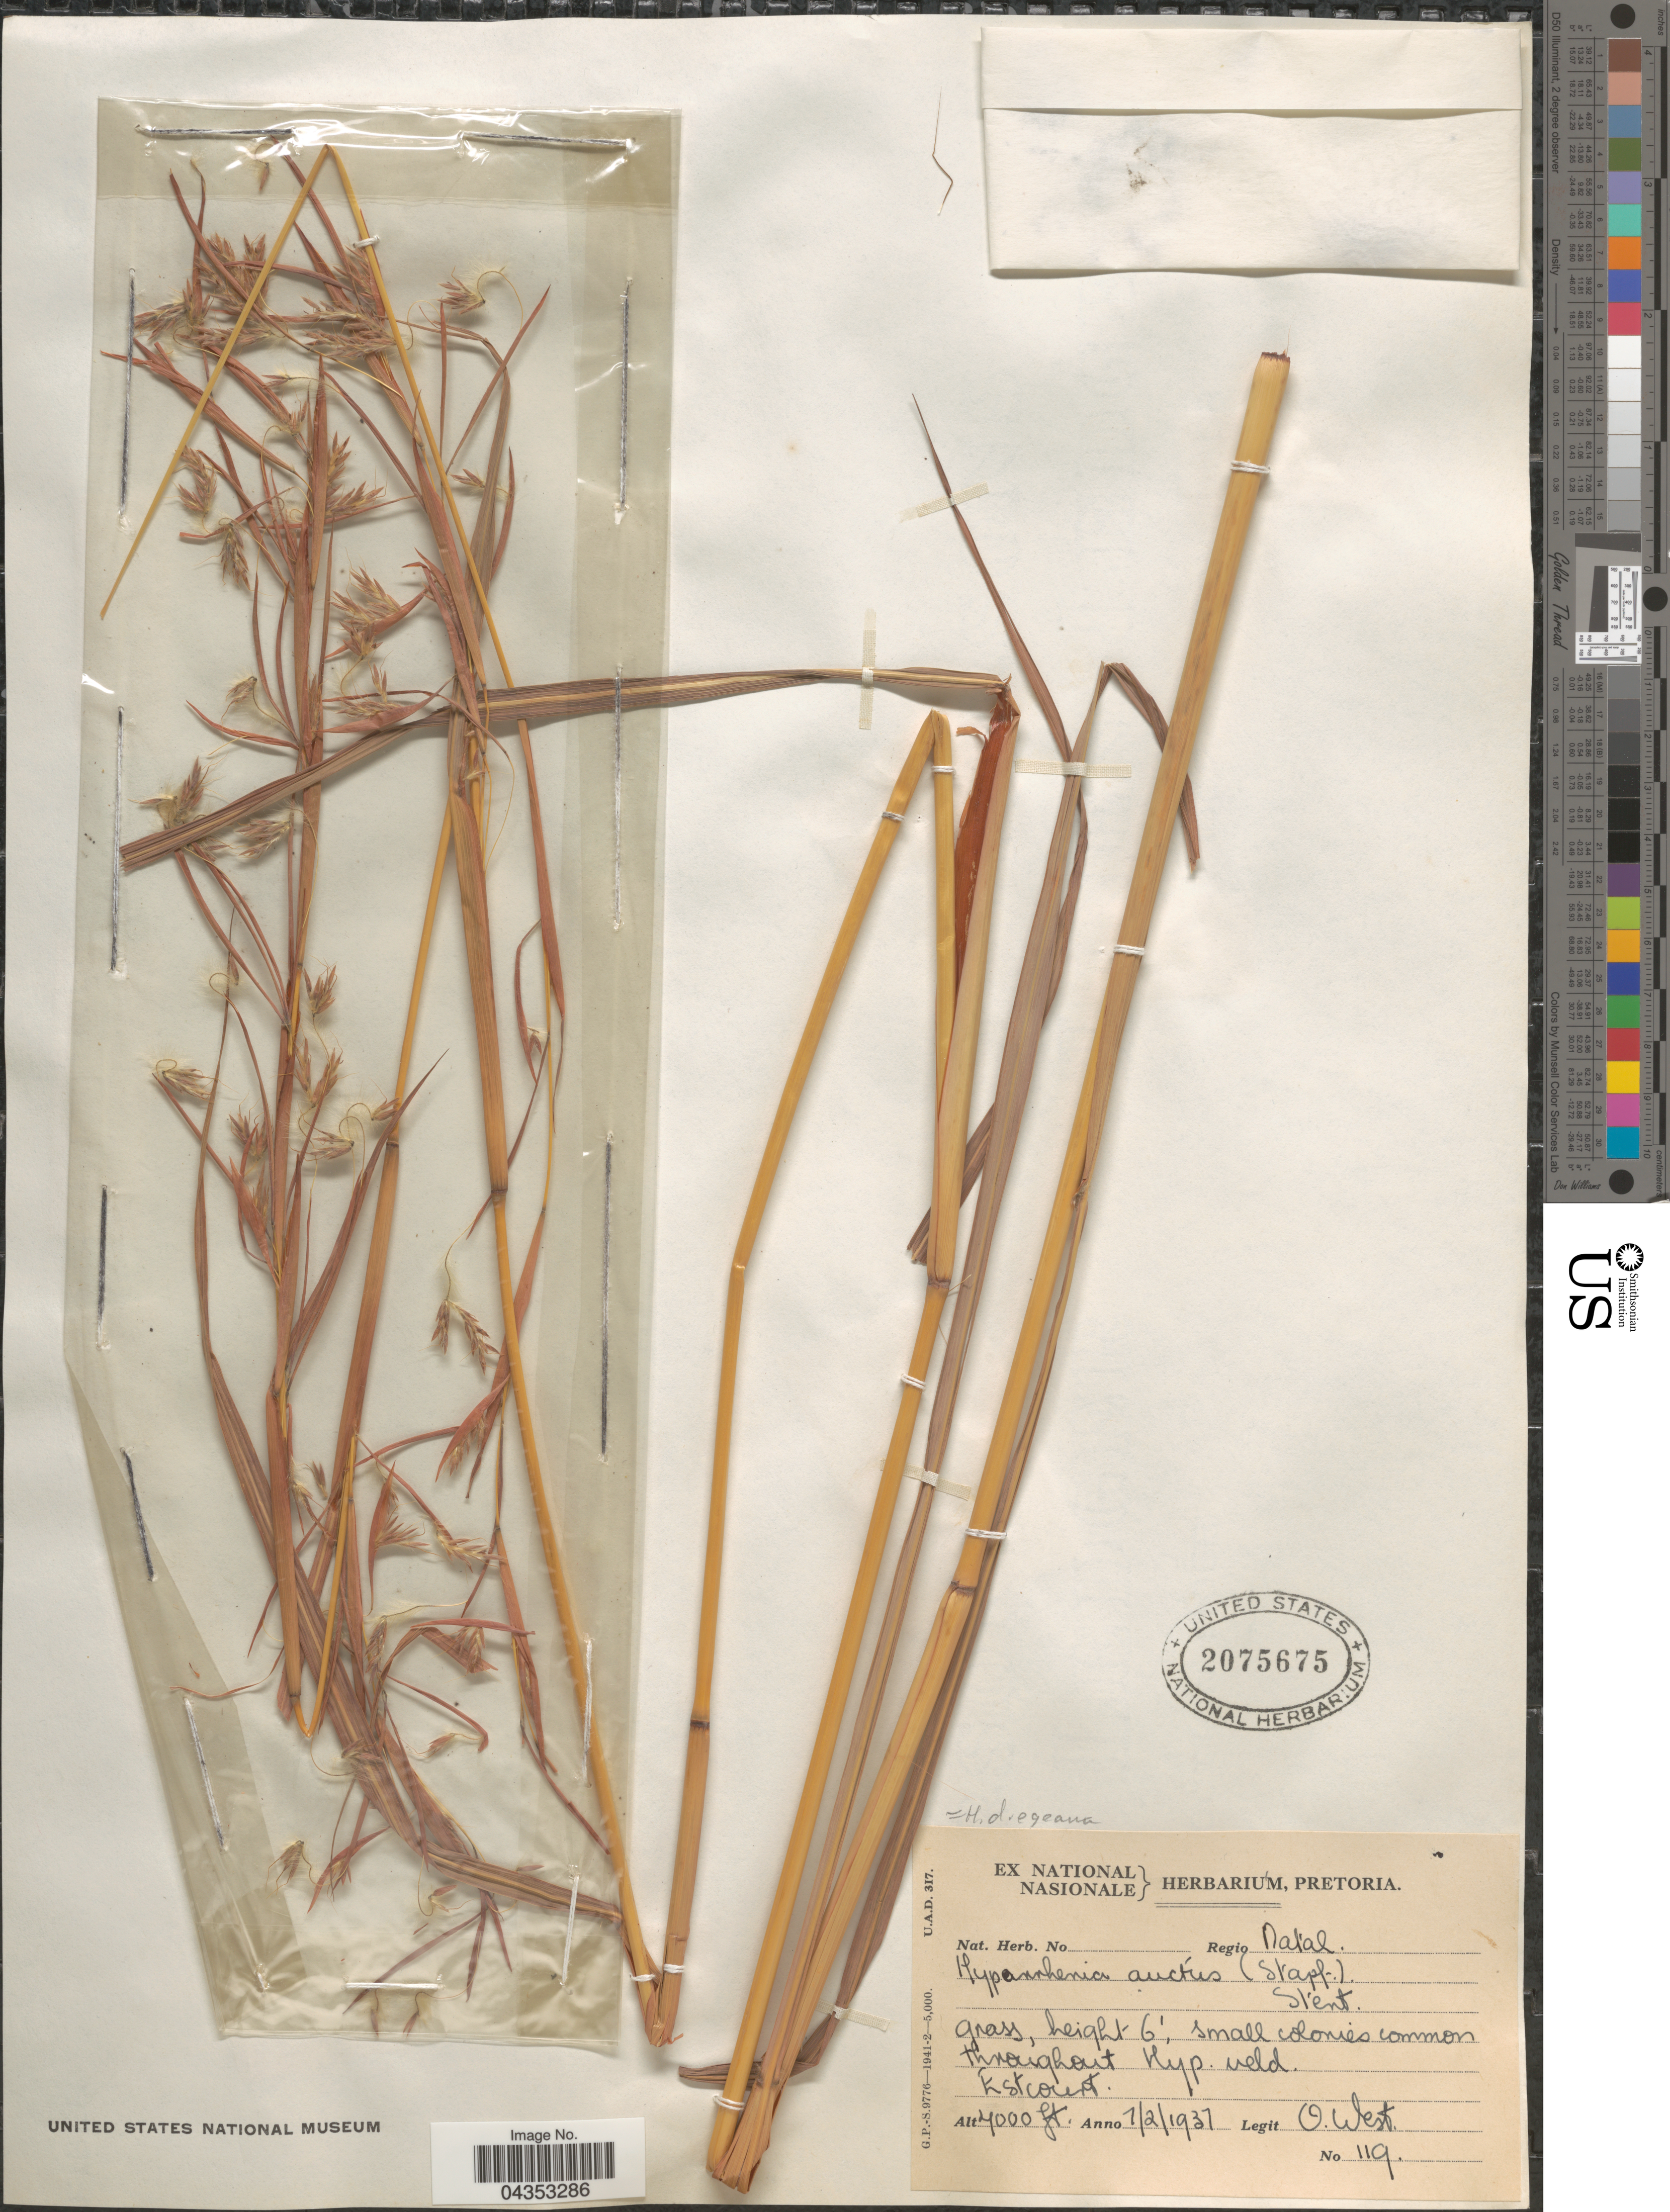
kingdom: Plantae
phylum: Tracheophyta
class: Liliopsida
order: Poales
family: Poaceae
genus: Hyparrhenia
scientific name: Hyparrhenia dregeana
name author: (Nees) Stapf ex Stent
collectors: O. West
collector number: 119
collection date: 1937-02-07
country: South Africa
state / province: KwaZulu-Natal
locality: Regio Natal. Small colonies common throughout Hyp. Veld. Estcourt.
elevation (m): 1219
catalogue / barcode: US 2075675